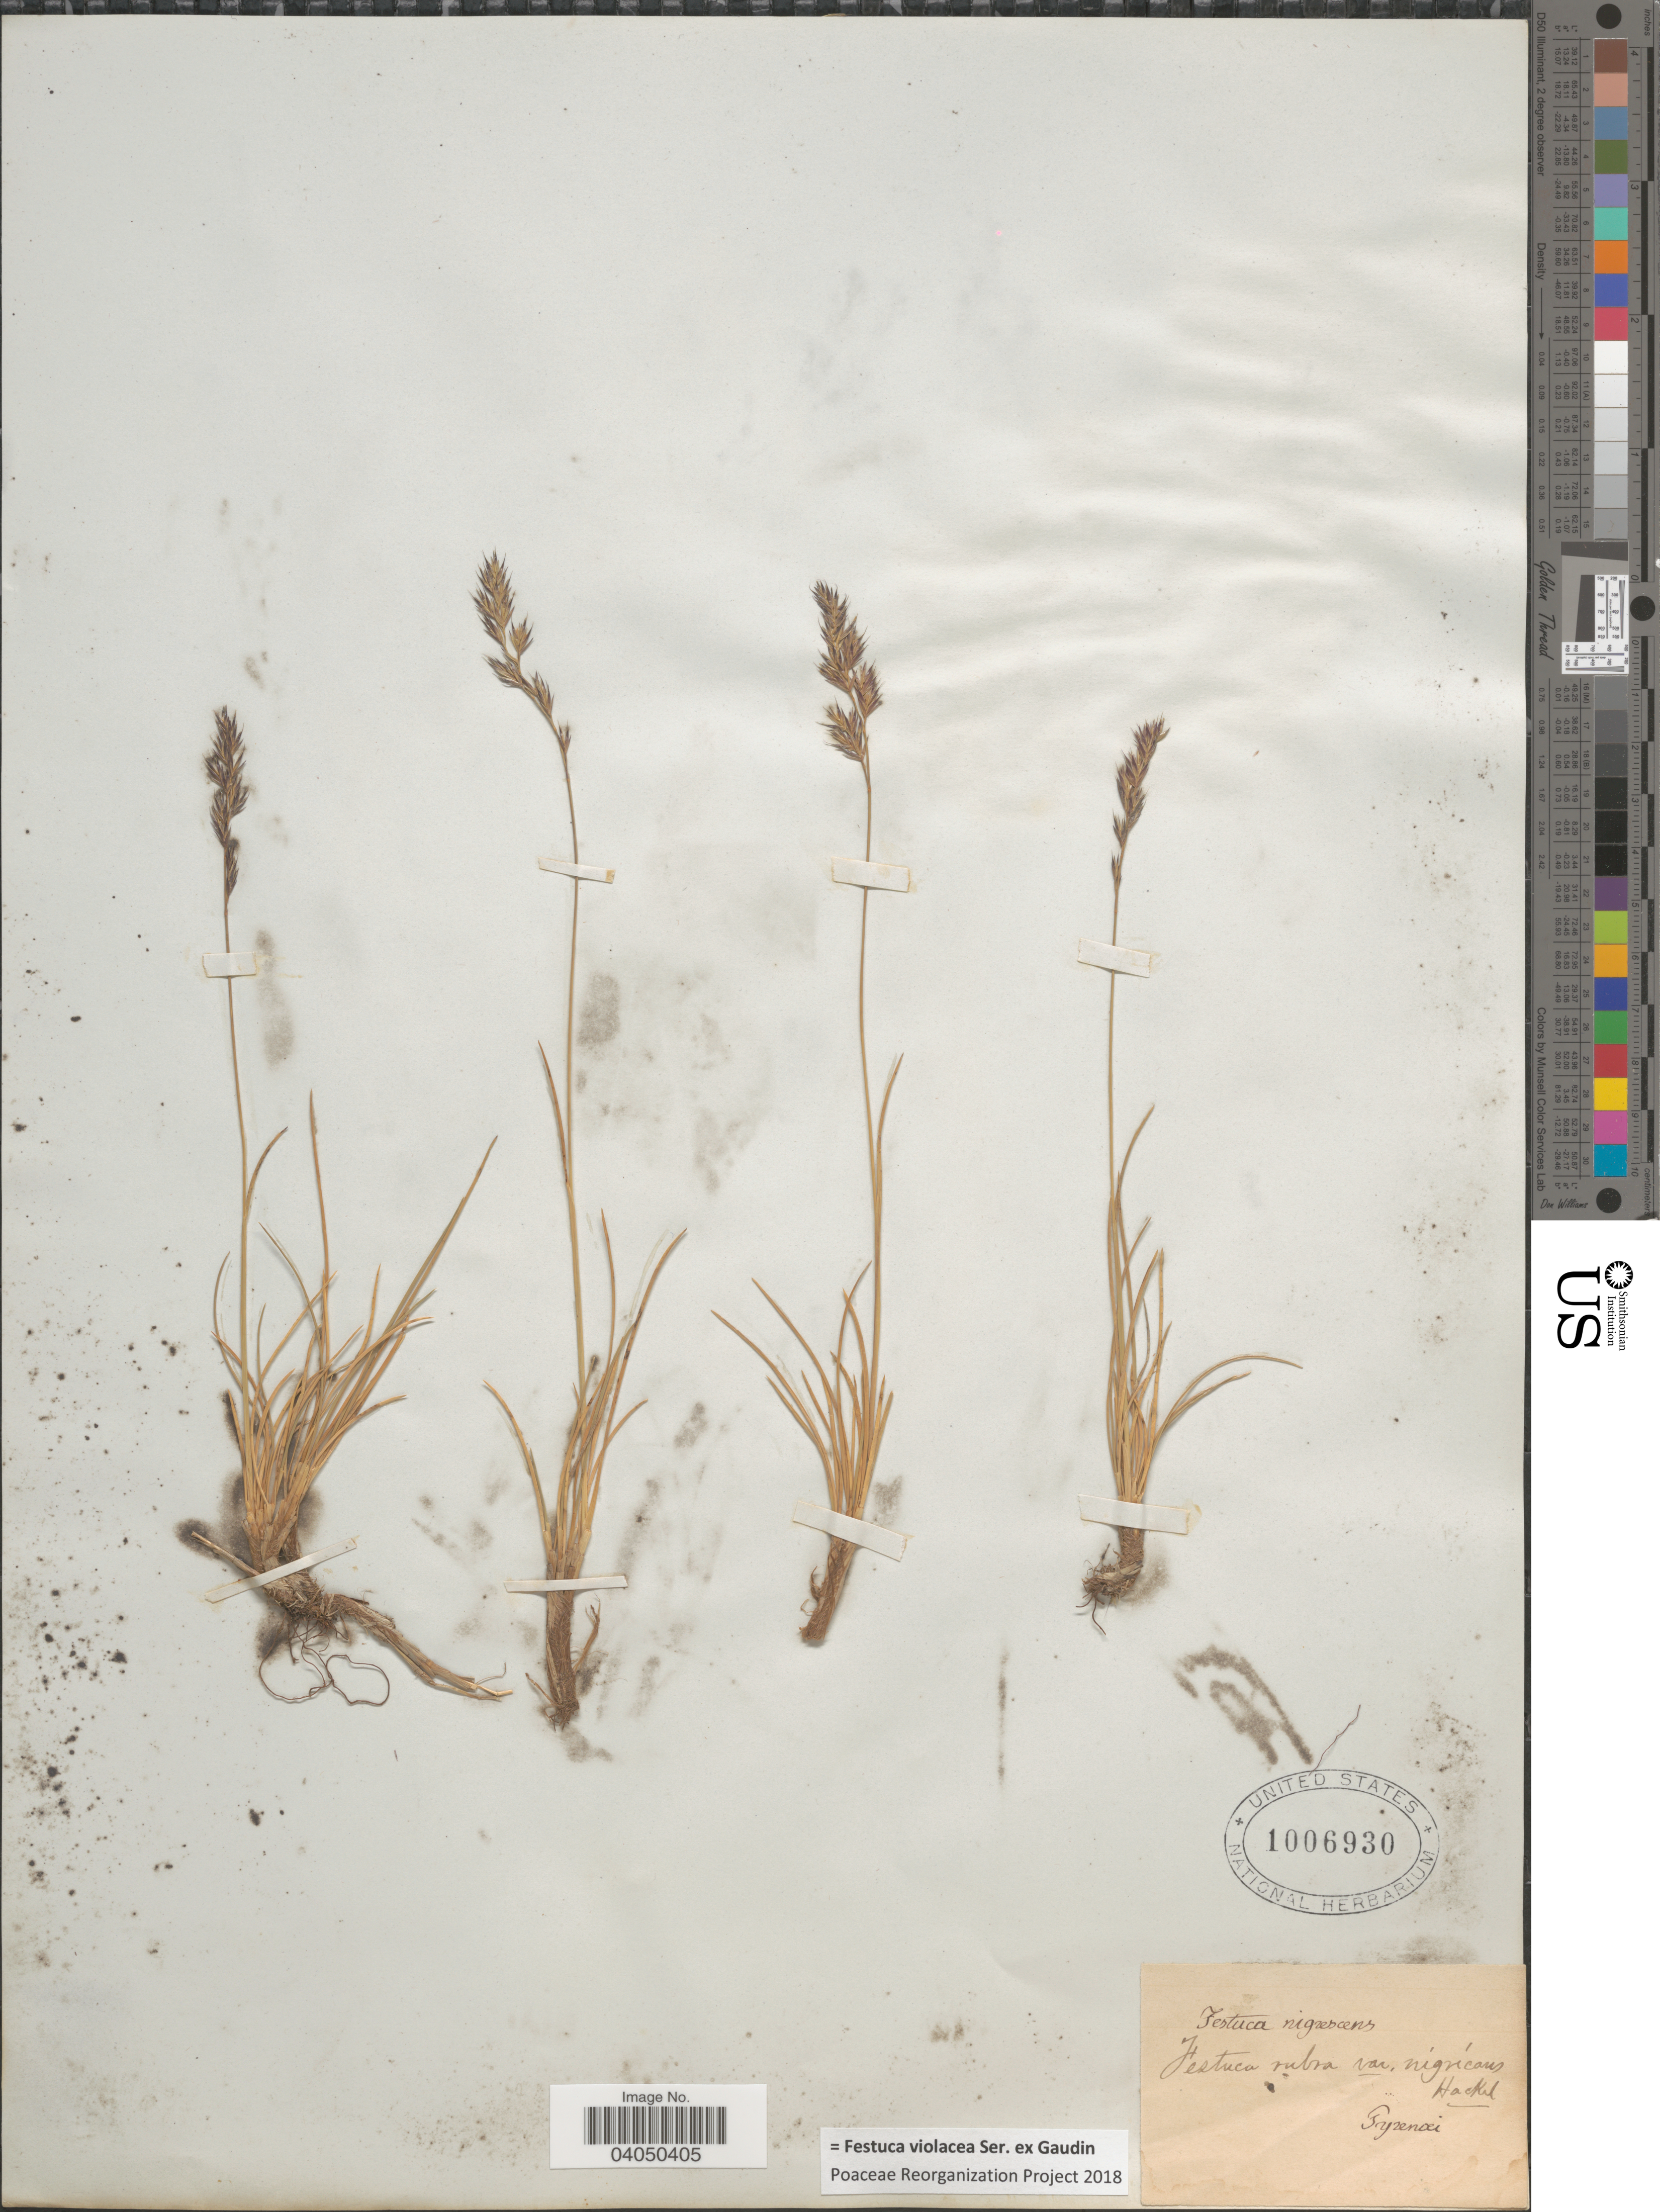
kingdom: Plantae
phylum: Tracheophyta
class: Liliopsida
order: Poales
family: Poaceae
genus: Festuca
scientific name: Festuca violacea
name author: Gaudin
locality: Pyrenæi.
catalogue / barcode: US 1006930